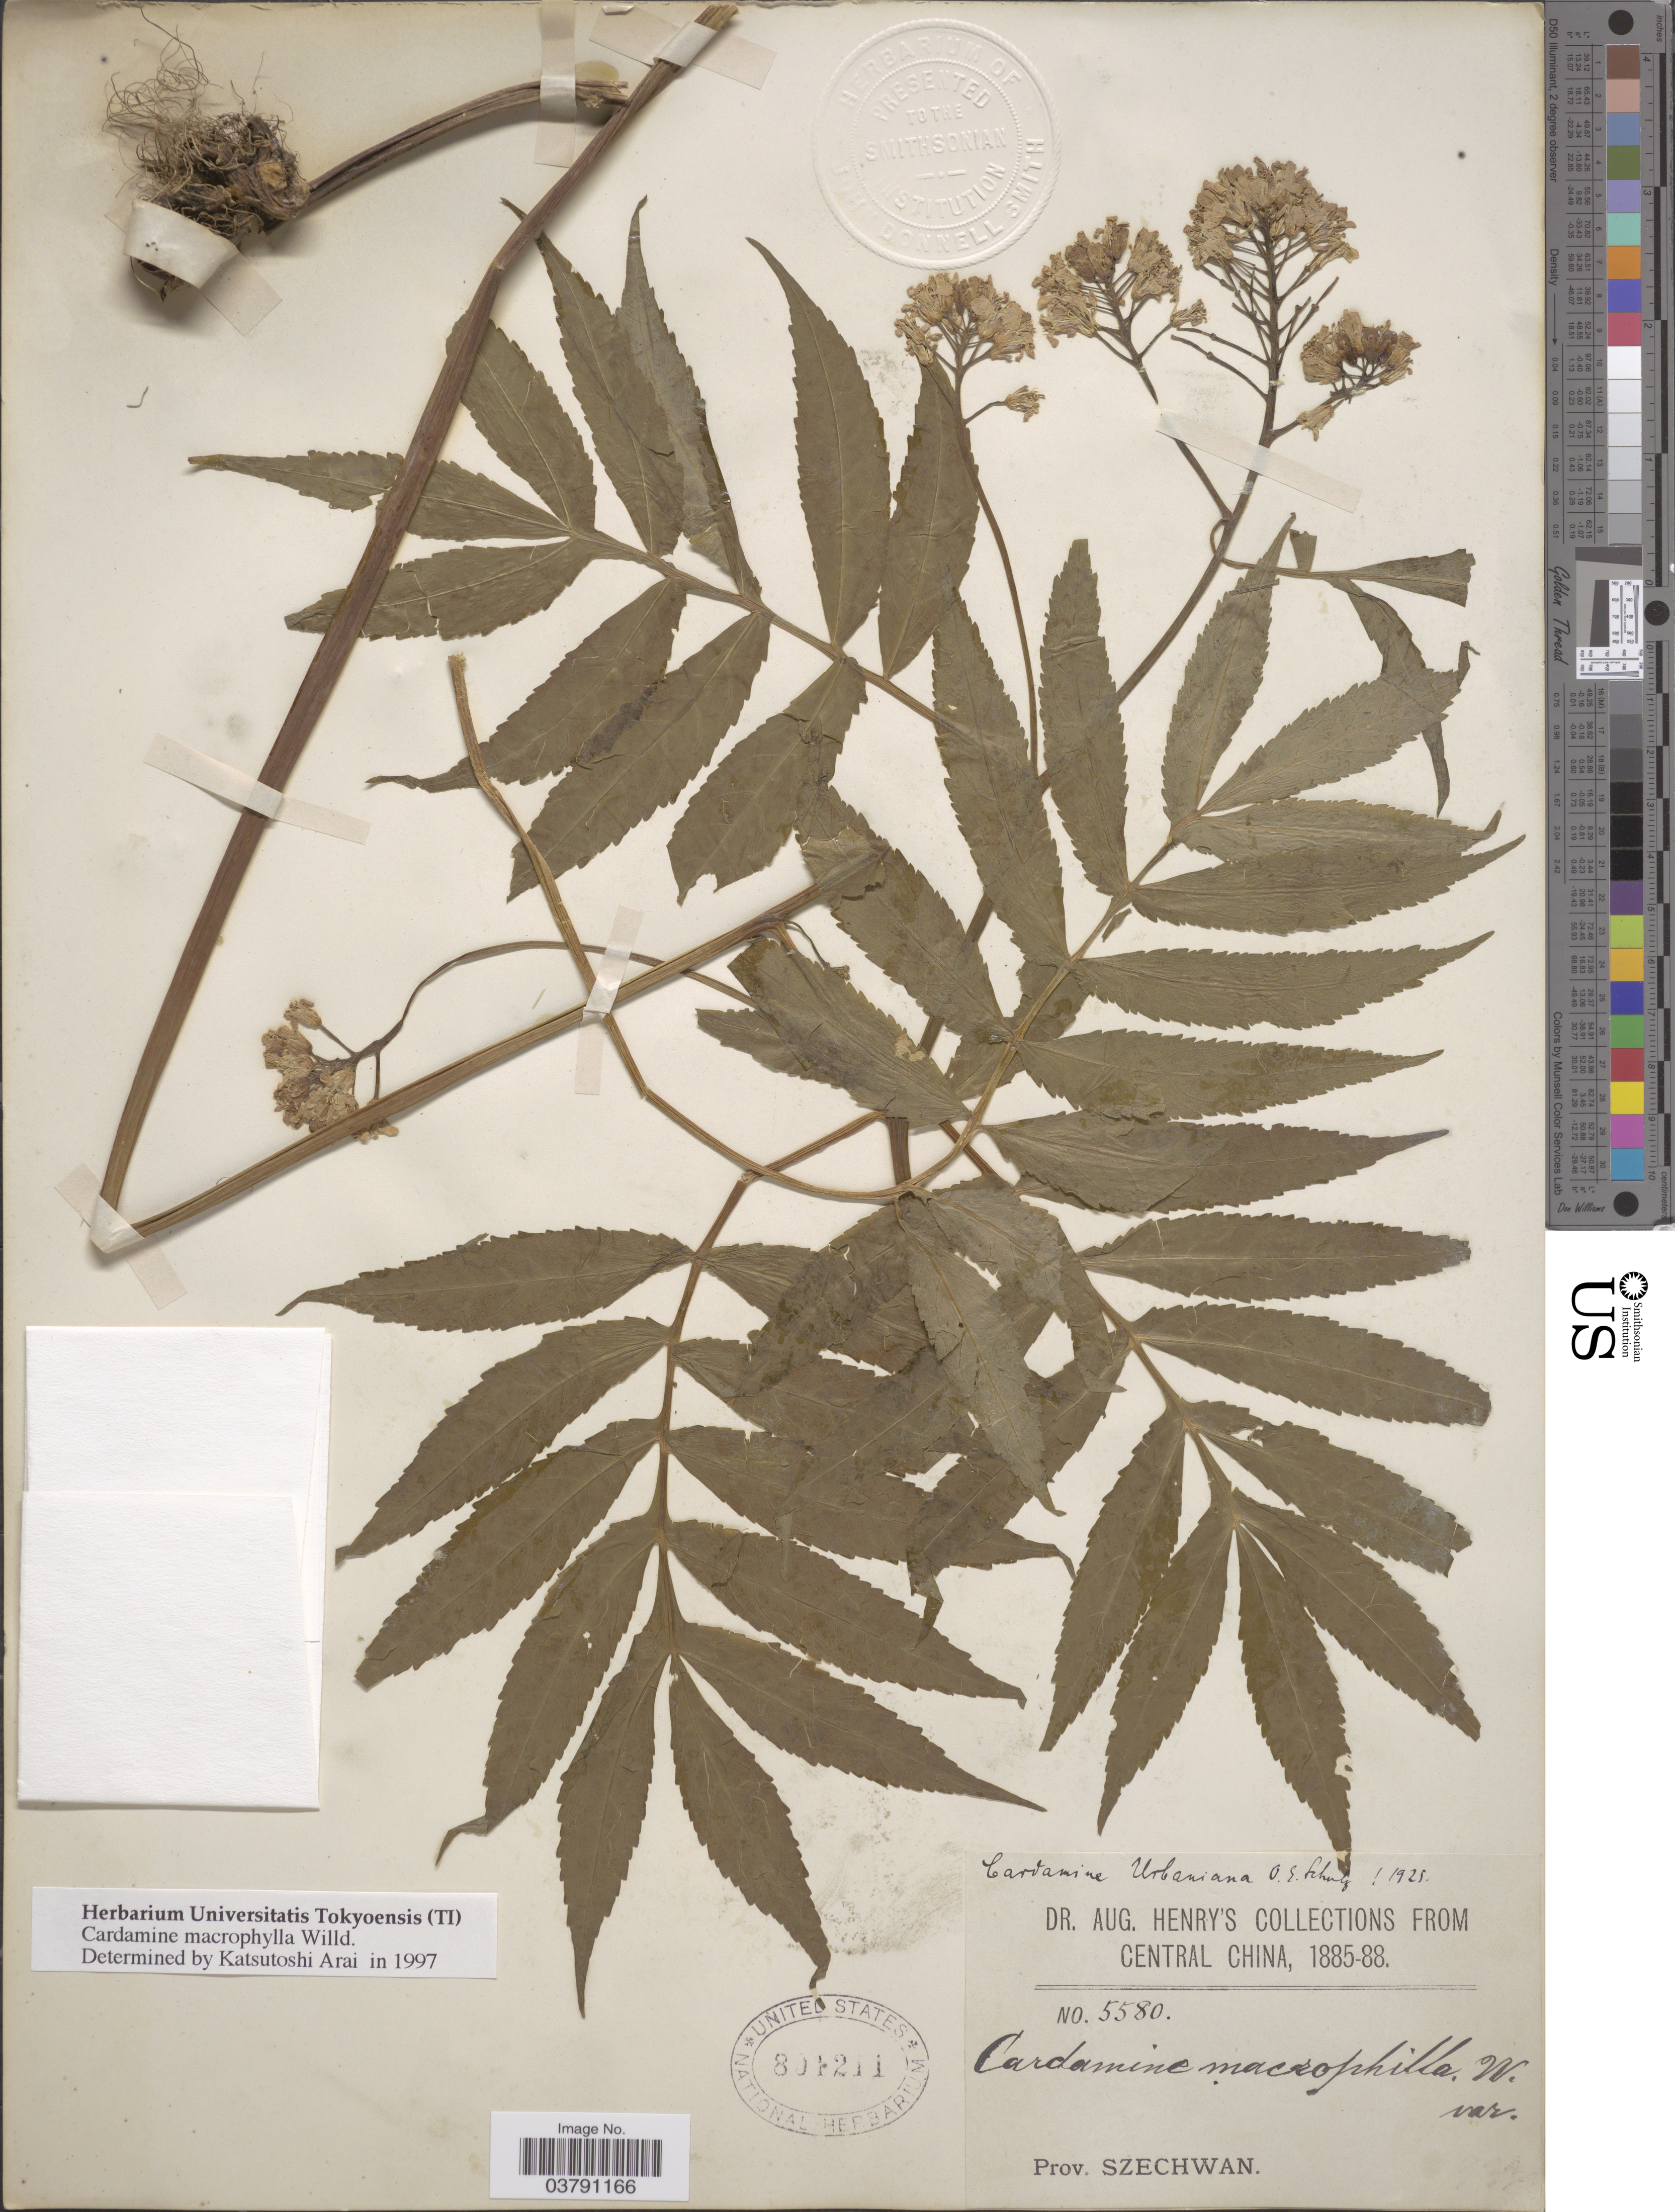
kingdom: Plantae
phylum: Tracheophyta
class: Magnoliopsida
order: Brassicales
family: Brassicaceae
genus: Cardamine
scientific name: Cardamine macrophylla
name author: Willd.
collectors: A. Henry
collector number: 5580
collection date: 1885/1888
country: China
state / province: Sichuan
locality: Central China. Prov. Szechwan.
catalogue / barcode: US 801211